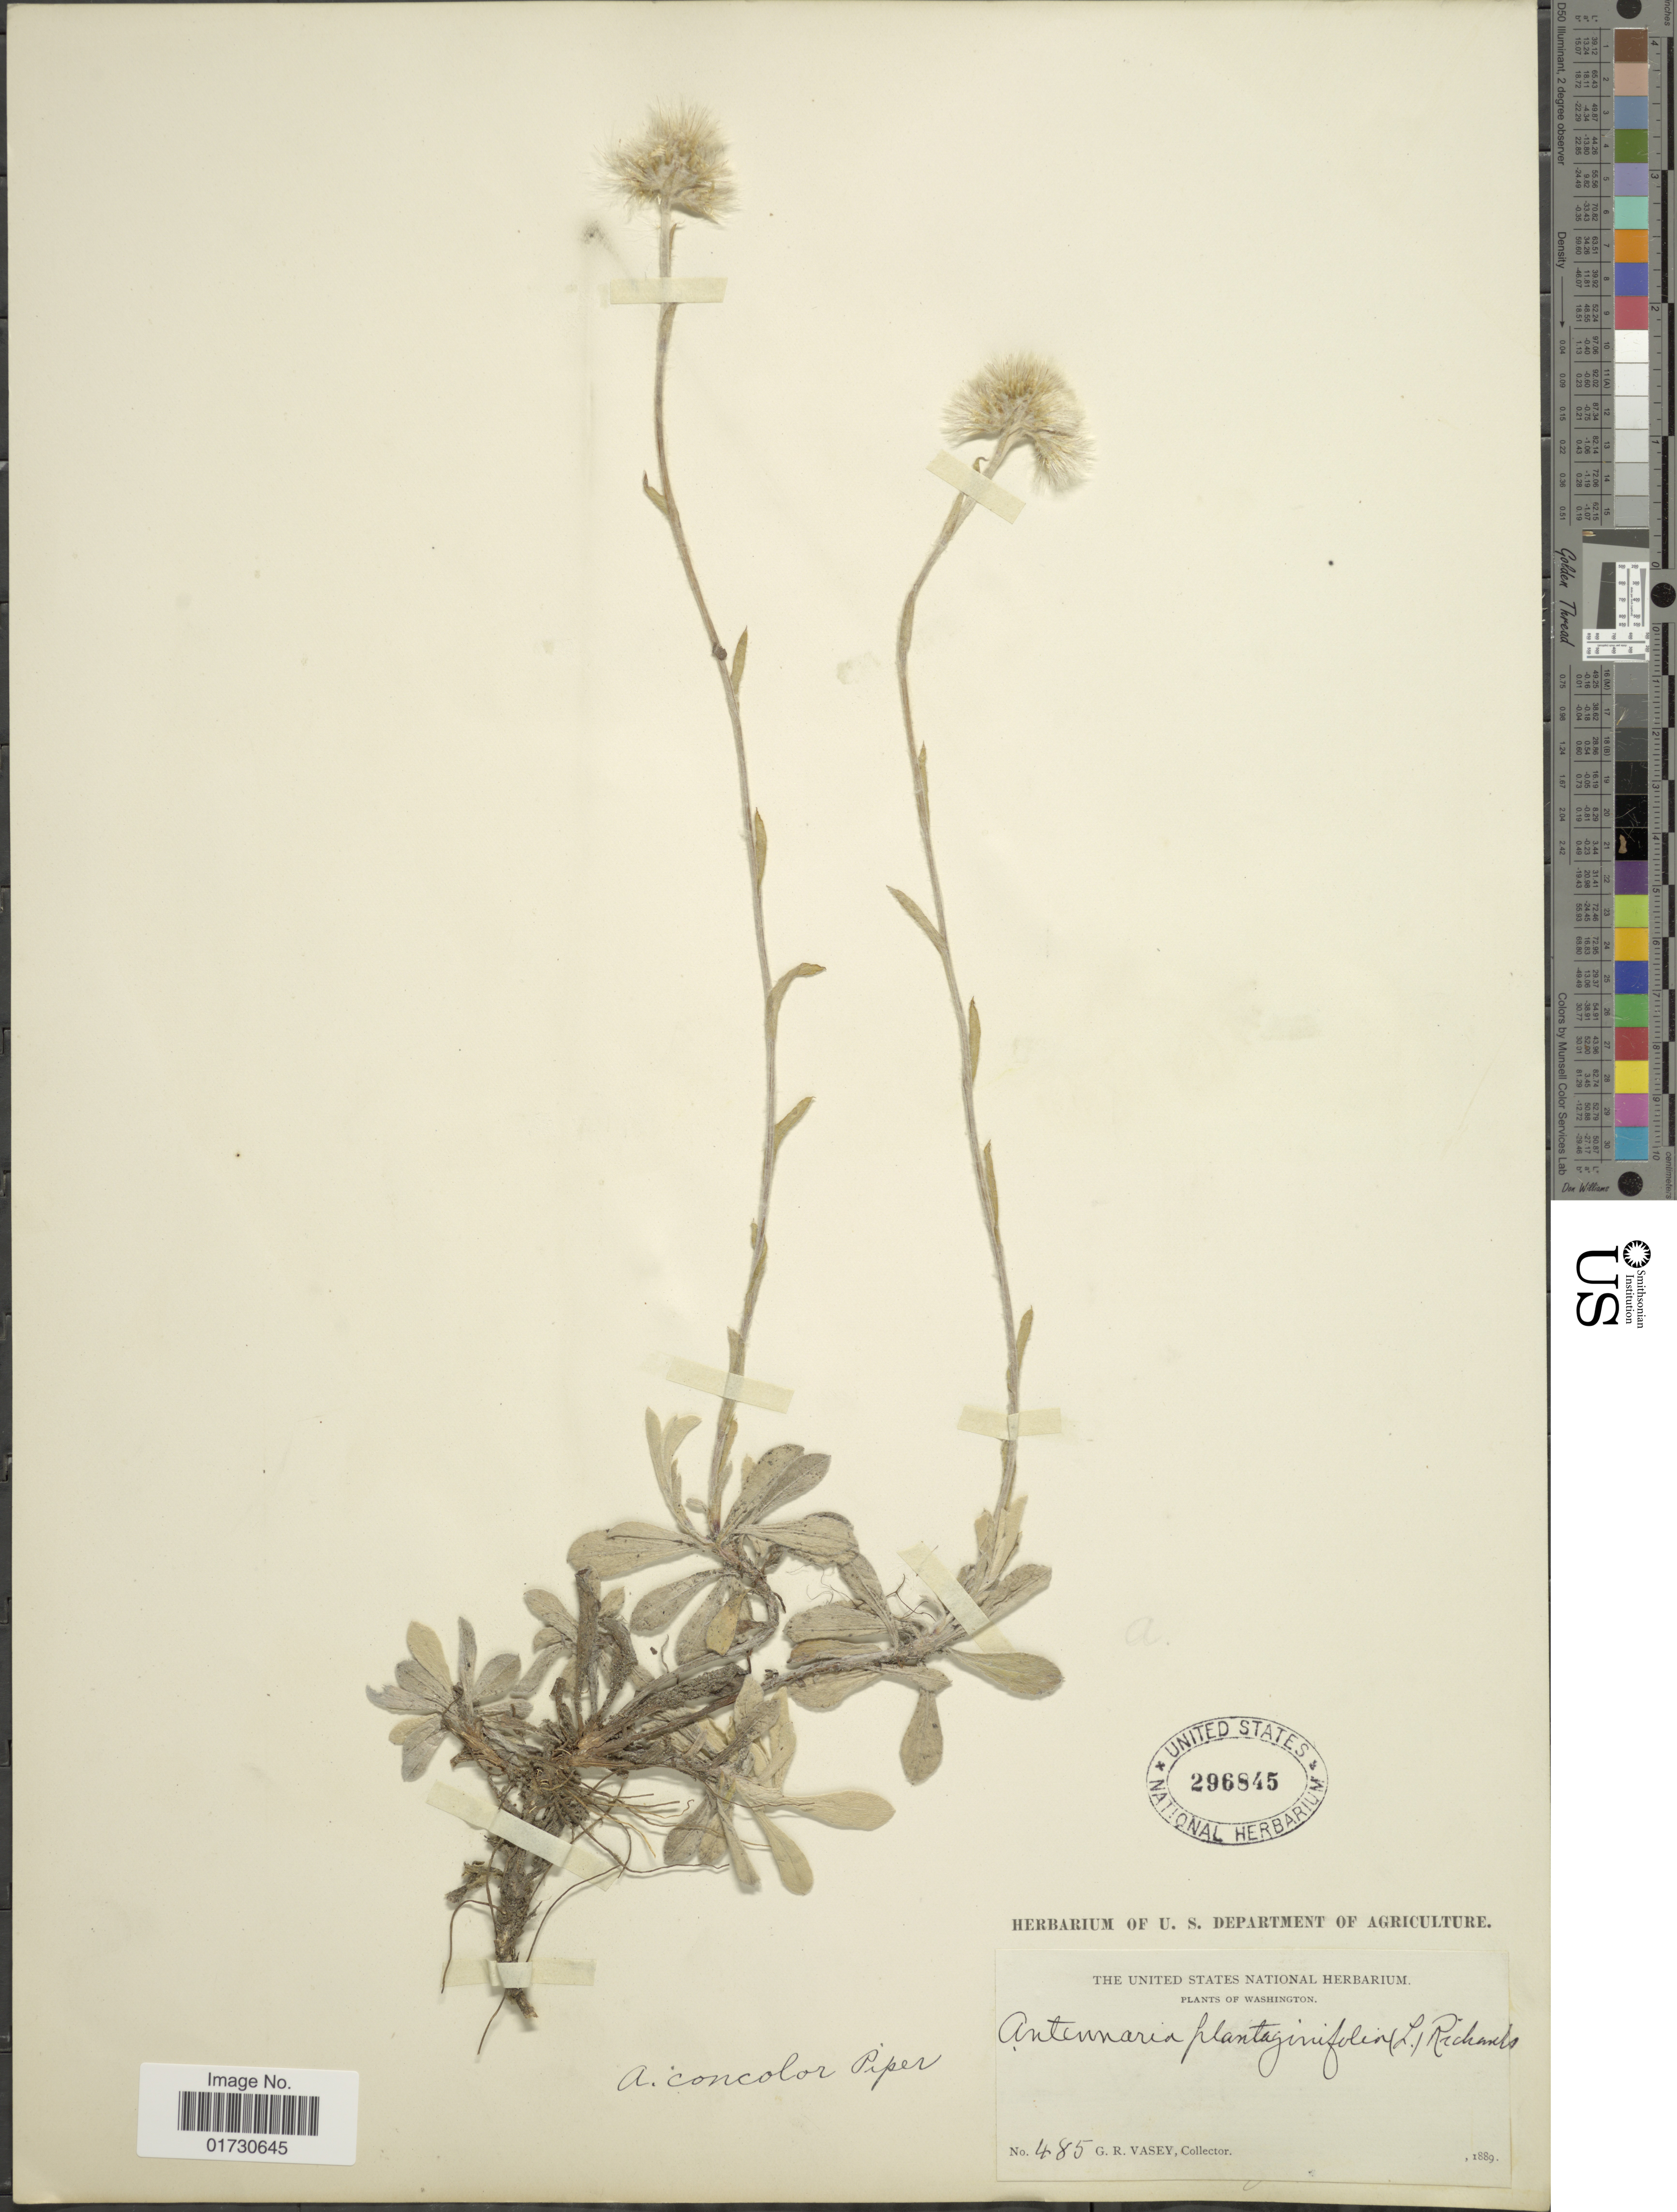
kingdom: Plantae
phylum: Tracheophyta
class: Magnoliopsida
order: Asterales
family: Asteraceae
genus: Antennaria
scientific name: Antennaria concolor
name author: Piper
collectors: G. R. Vasey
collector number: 485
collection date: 1889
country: United States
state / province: Washington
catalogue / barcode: US 296845